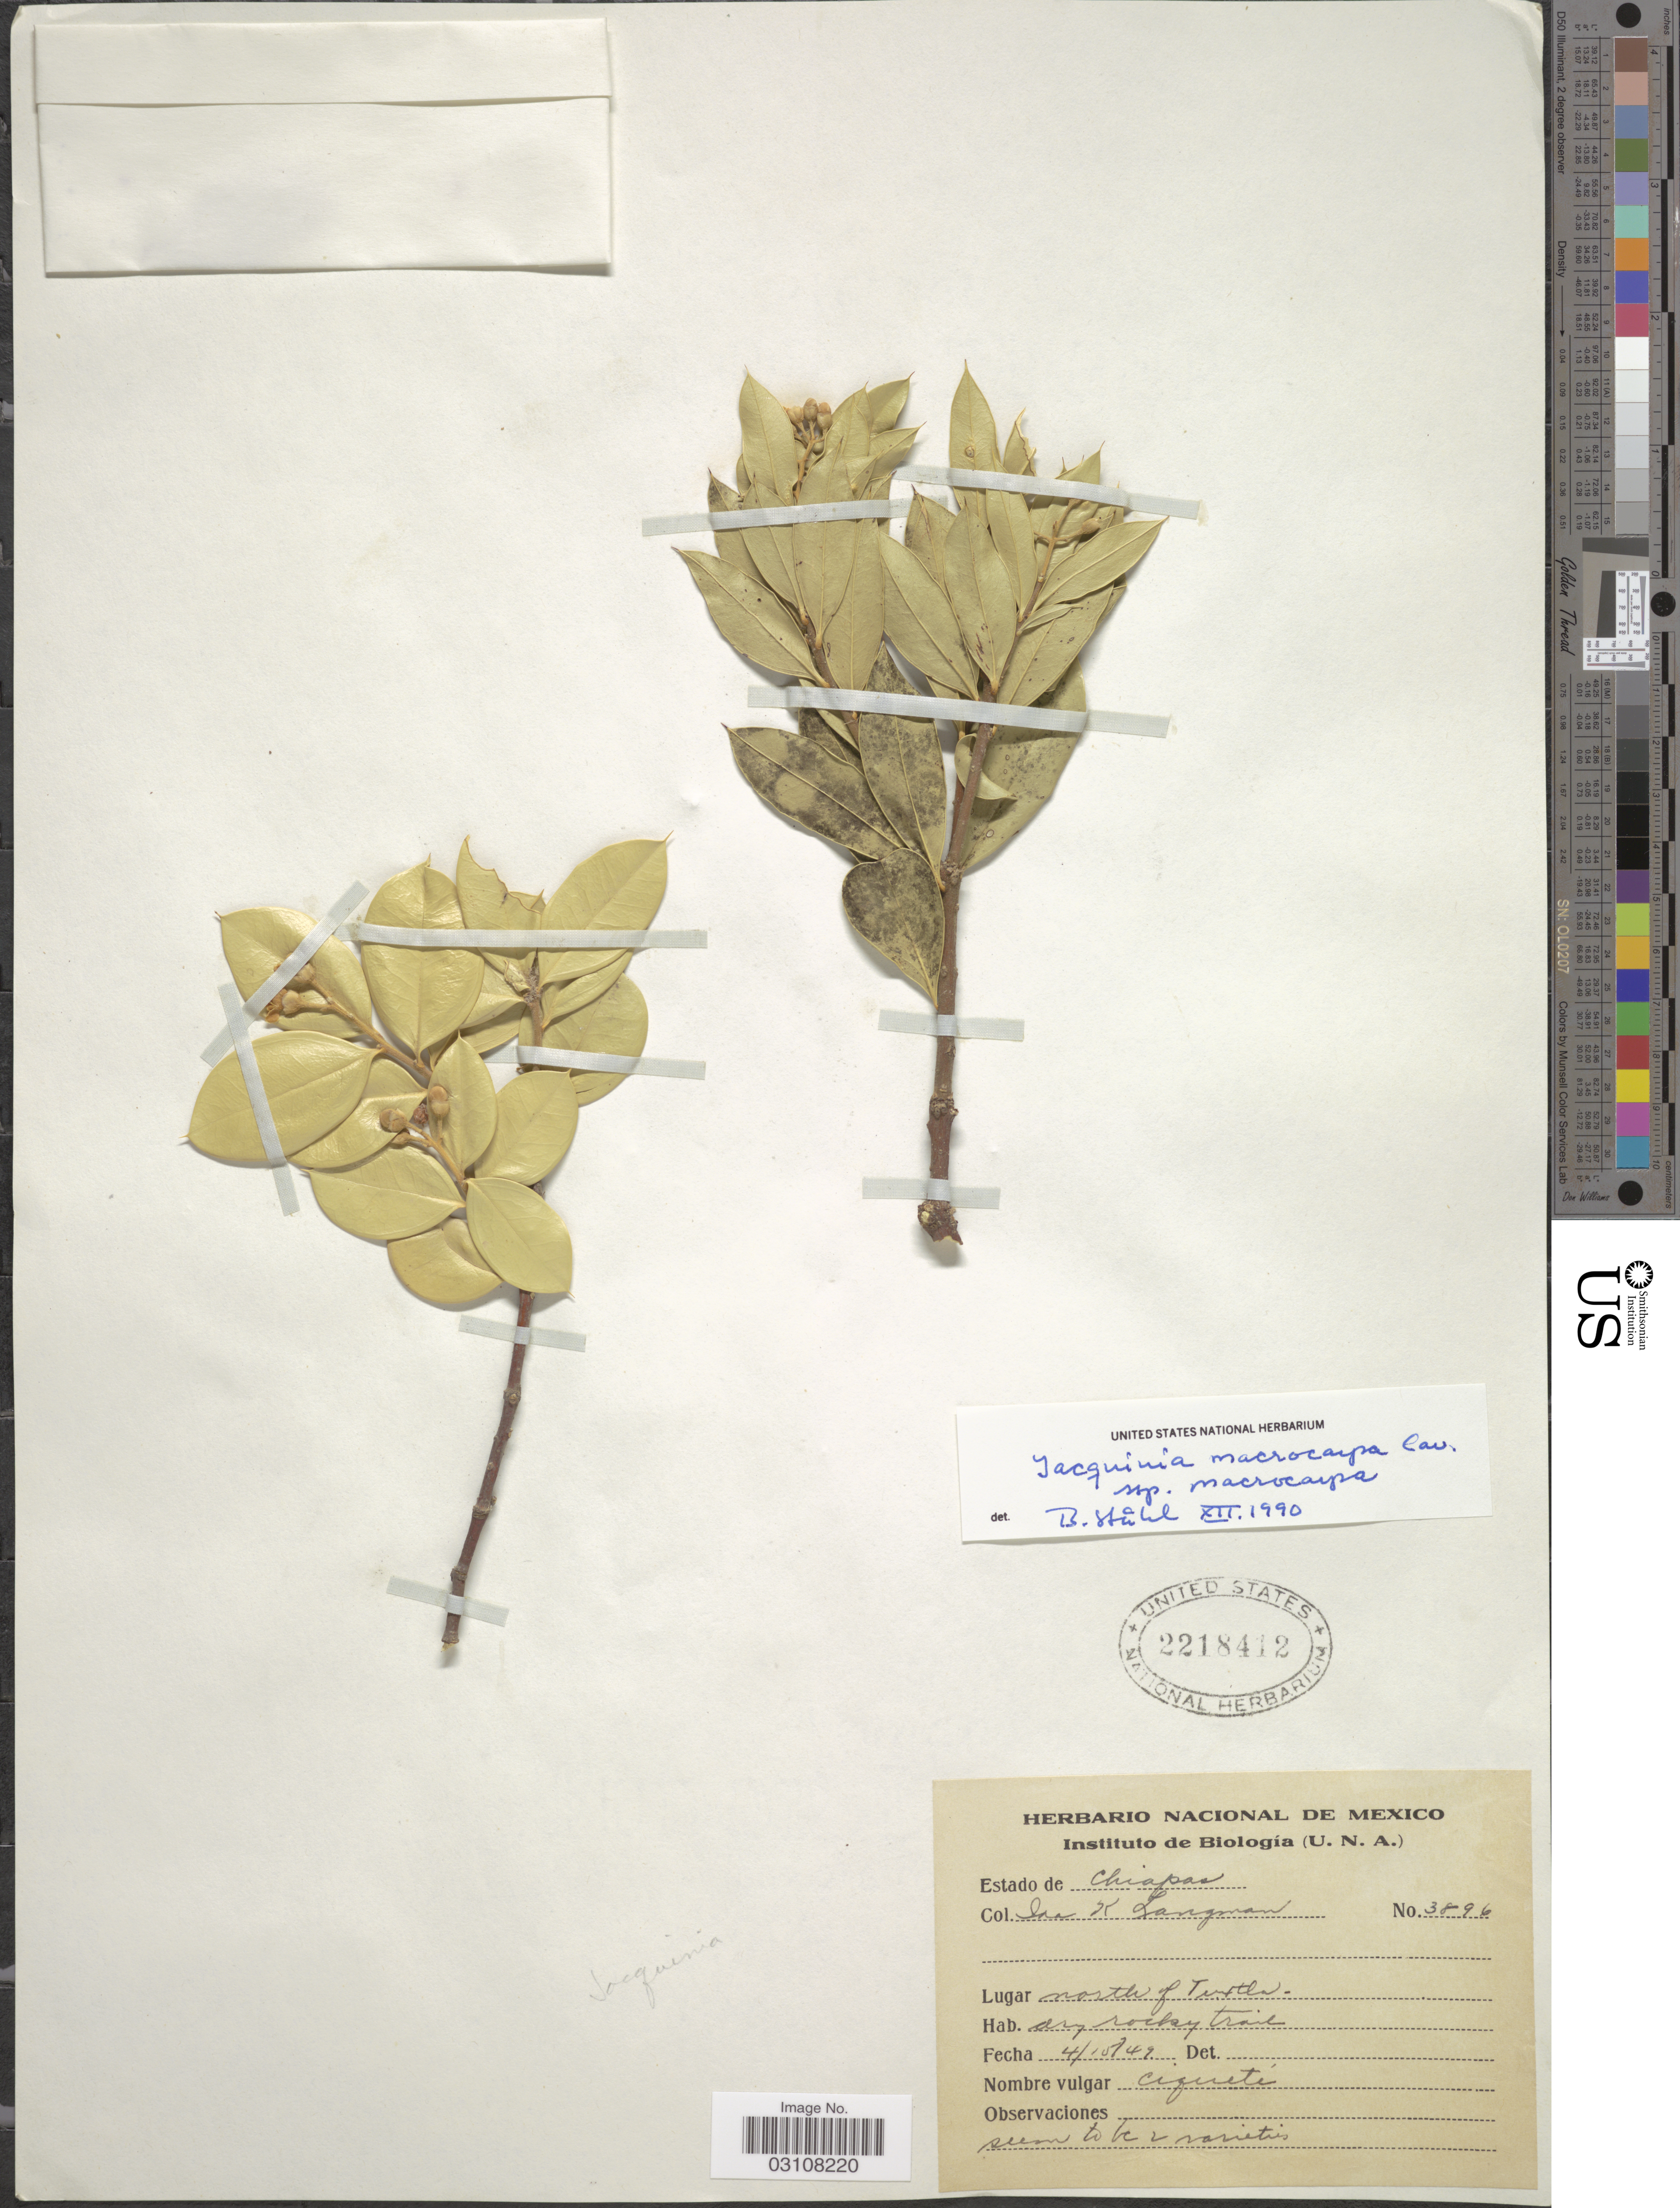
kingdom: Plantae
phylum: Tracheophyta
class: Magnoliopsida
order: Ericales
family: Primulaceae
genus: Jacquinia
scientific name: Jacquinia macrocarpa subsp. macrocarpa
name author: Cav.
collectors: I. K. Langman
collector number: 3896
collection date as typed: Transcribed d/m/y: 15/4/49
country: Mexico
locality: North of Tuxtla.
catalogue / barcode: US 2218412